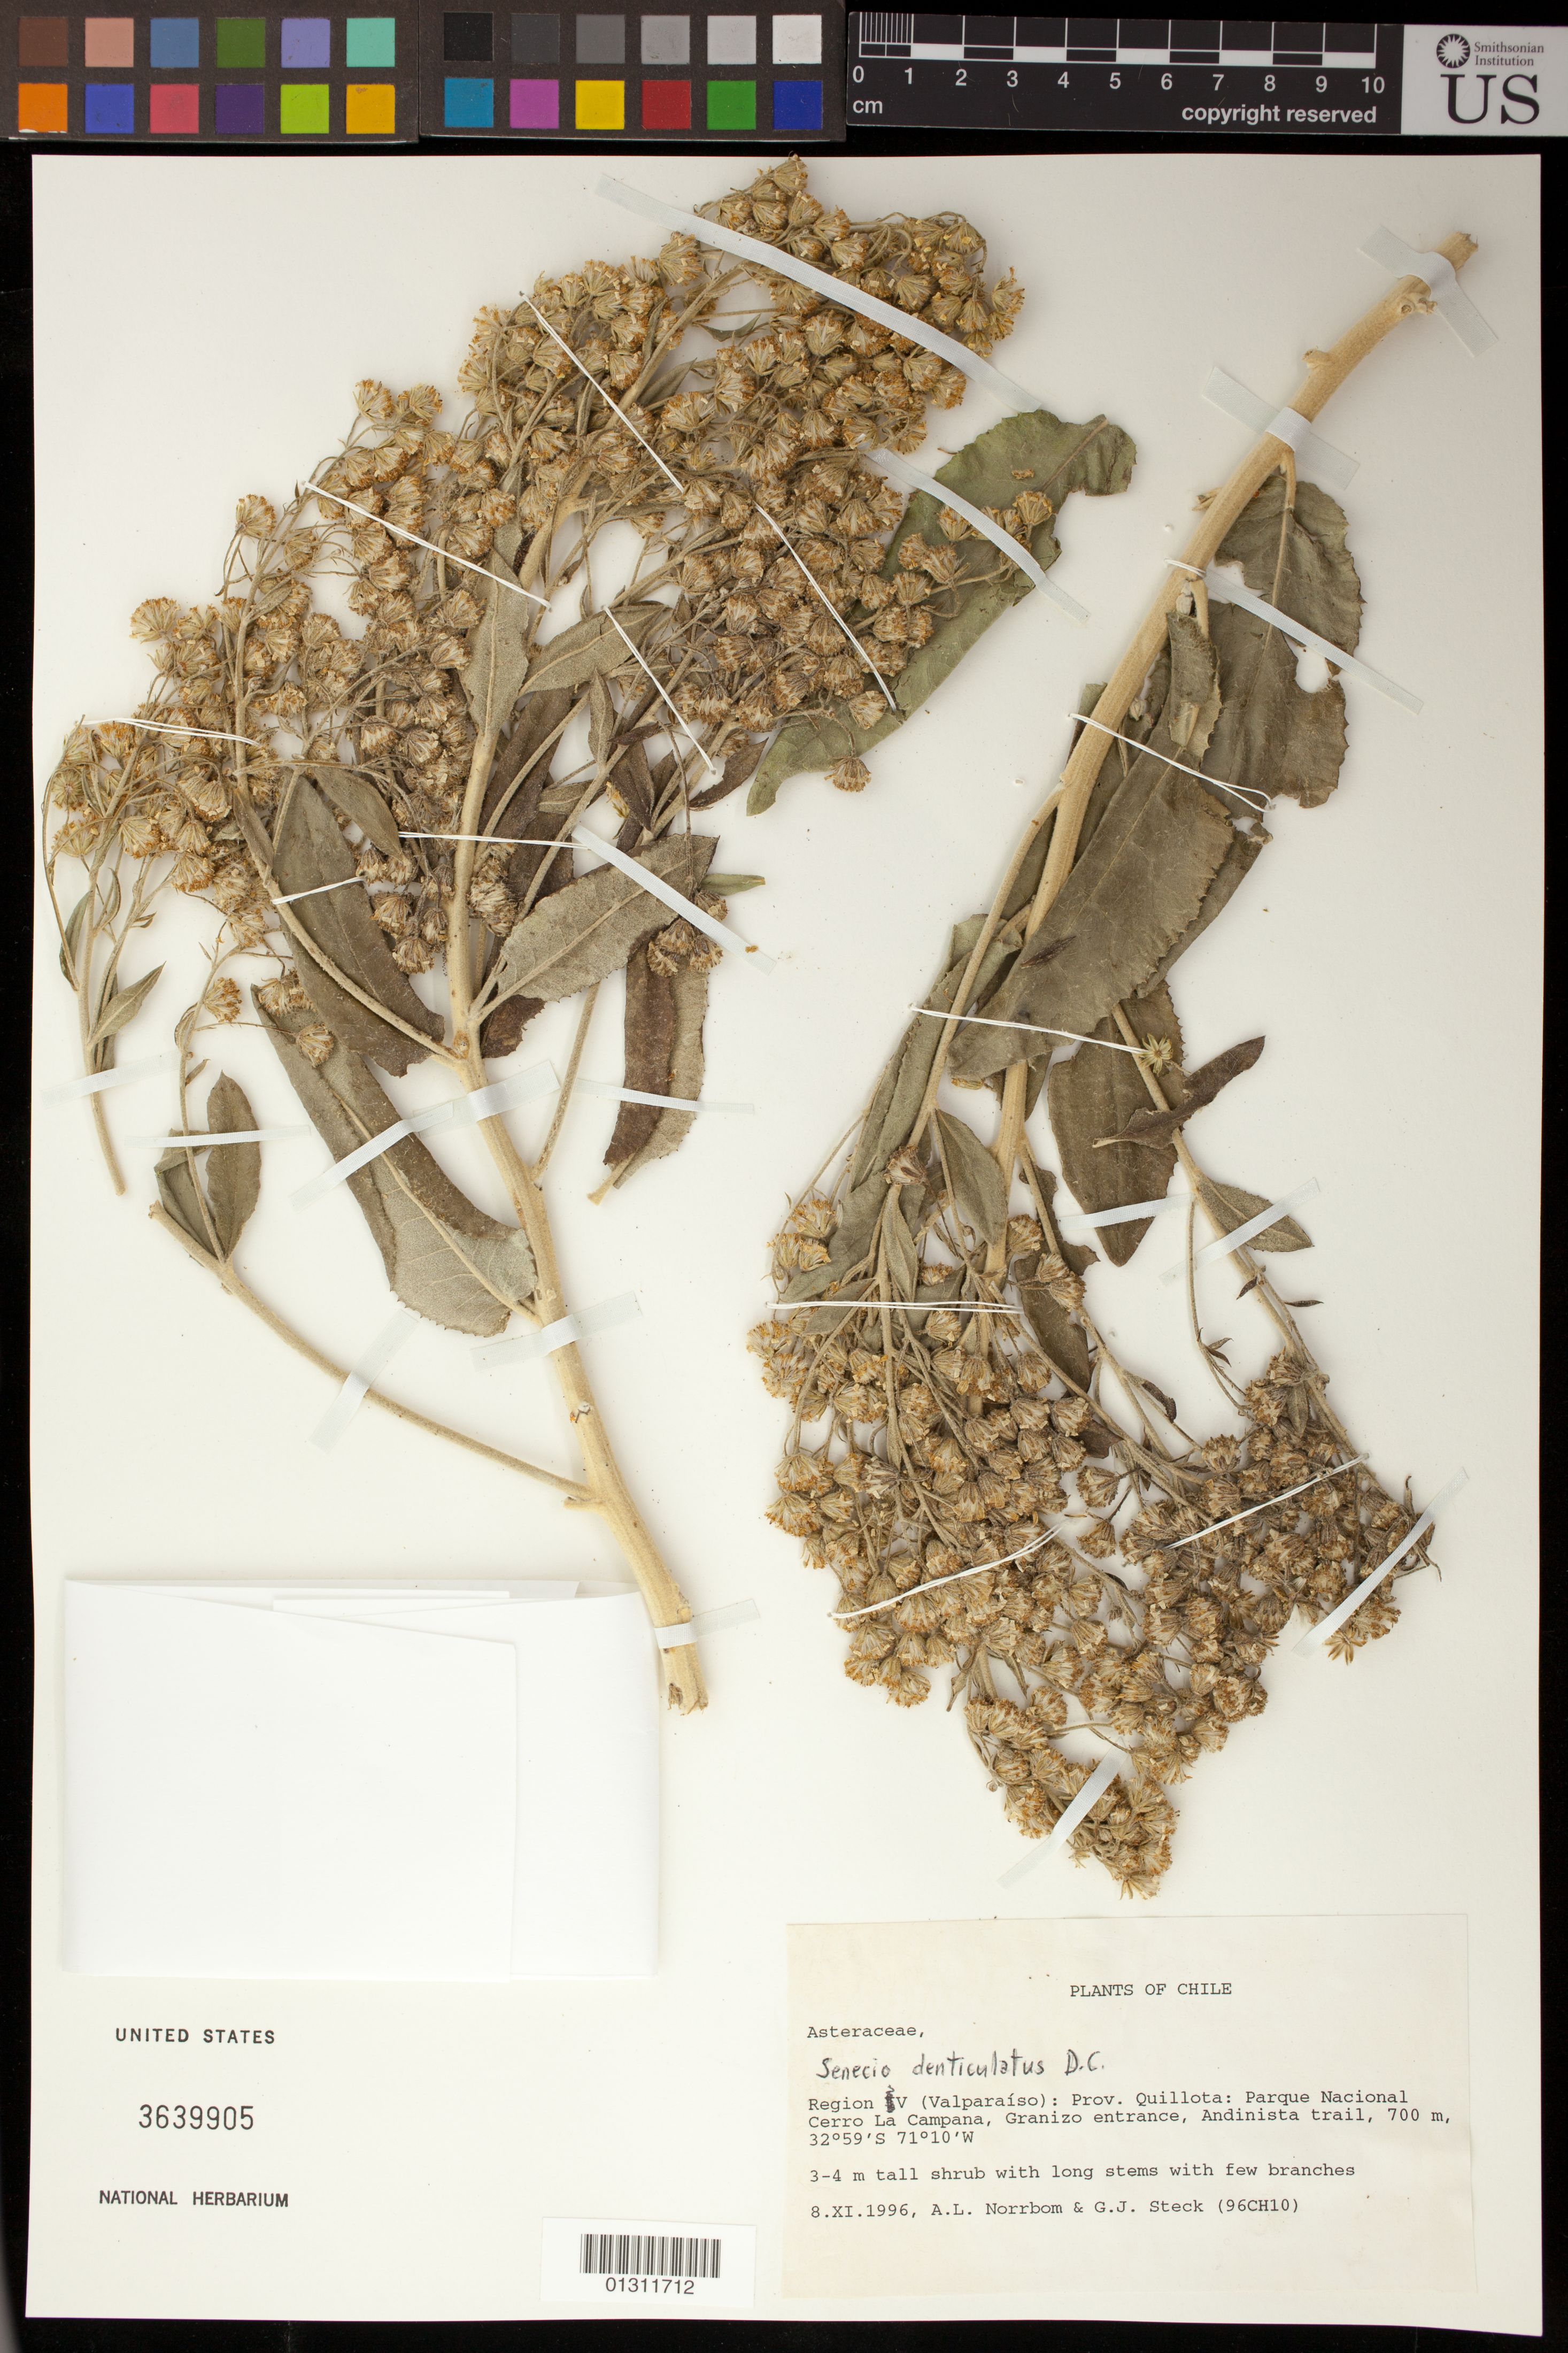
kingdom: Plantae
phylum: Tracheophyta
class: Magnoliopsida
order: Asterales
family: Asteraceae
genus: Senecio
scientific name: Senecio denticulatus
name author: O.F. Müll.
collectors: A. L. Norrbom & G. Steck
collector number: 96CH10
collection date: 1996-11-08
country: Chile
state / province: Valparaíso (V)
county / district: Quillota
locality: Parque National Cerro La Campana, Granizo entrance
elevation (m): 700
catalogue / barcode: US 3639905